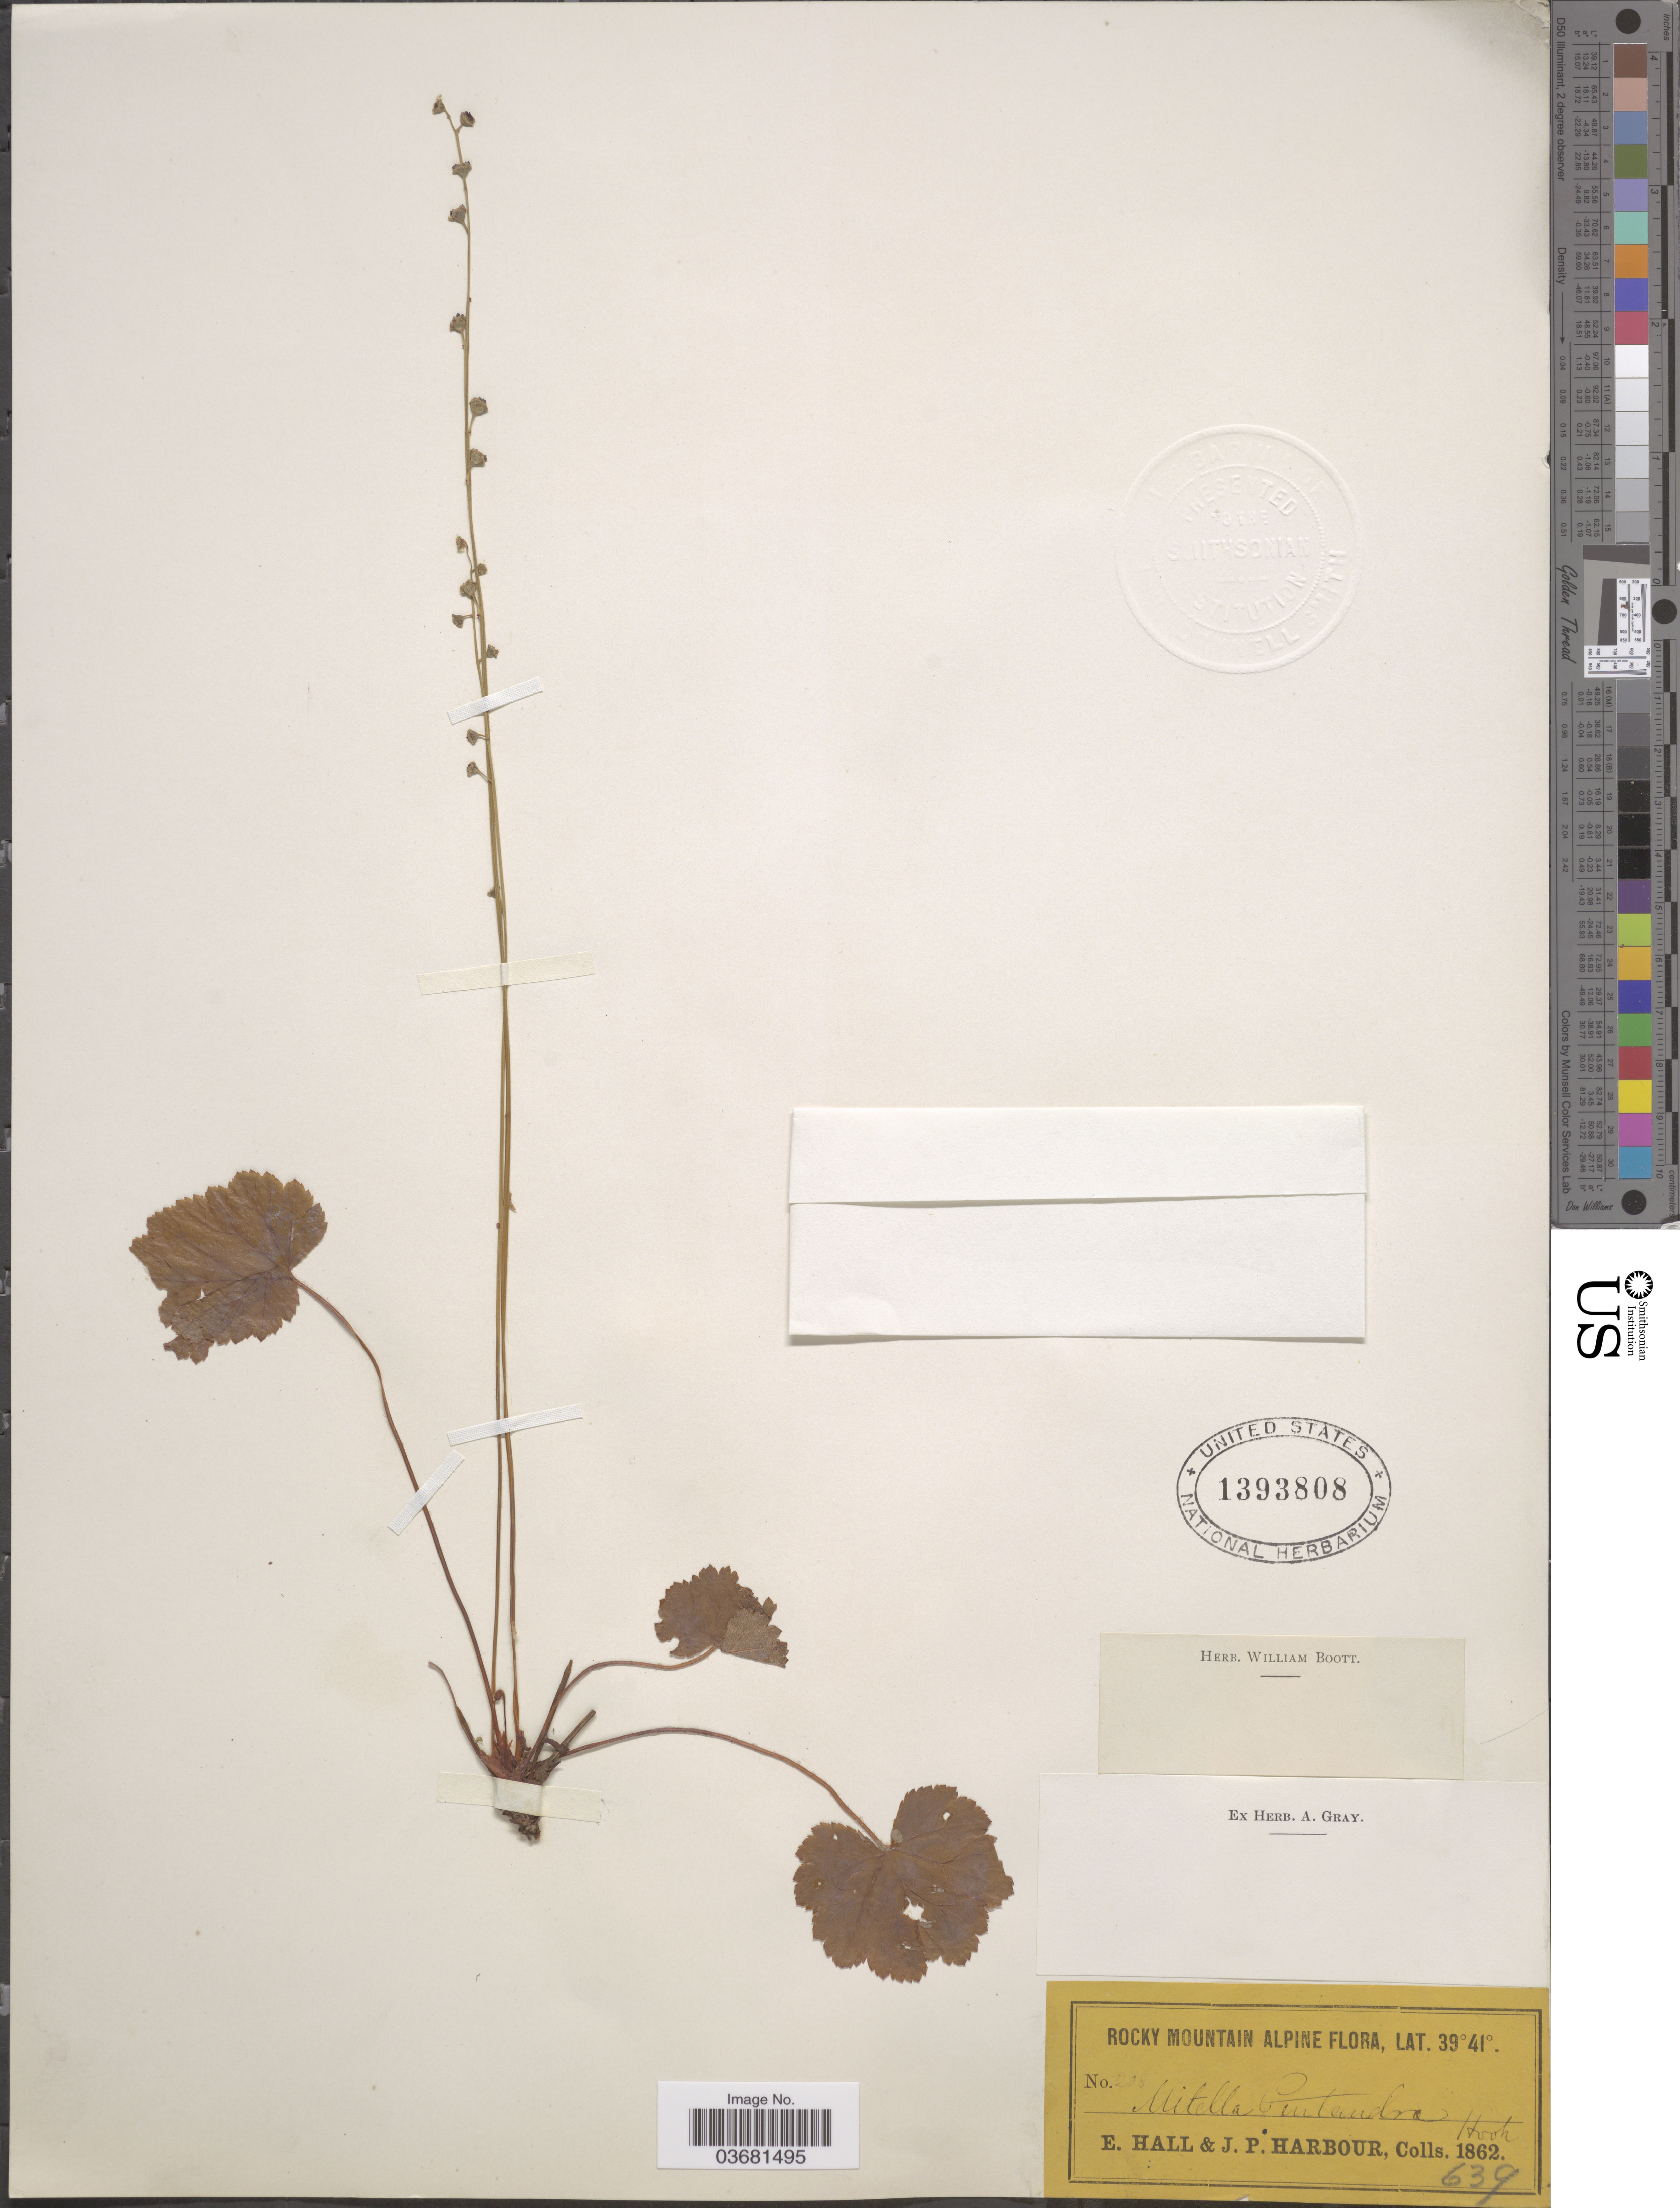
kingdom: Plantae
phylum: Tracheophyta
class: Magnoliopsida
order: Saxifragales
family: Saxifragaceae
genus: Mitella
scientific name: Mitella pentandra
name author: Hook.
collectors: E. Hall & J. Harbour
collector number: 208*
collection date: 1862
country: United States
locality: Rocky Mountain Alpine.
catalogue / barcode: US 1393808